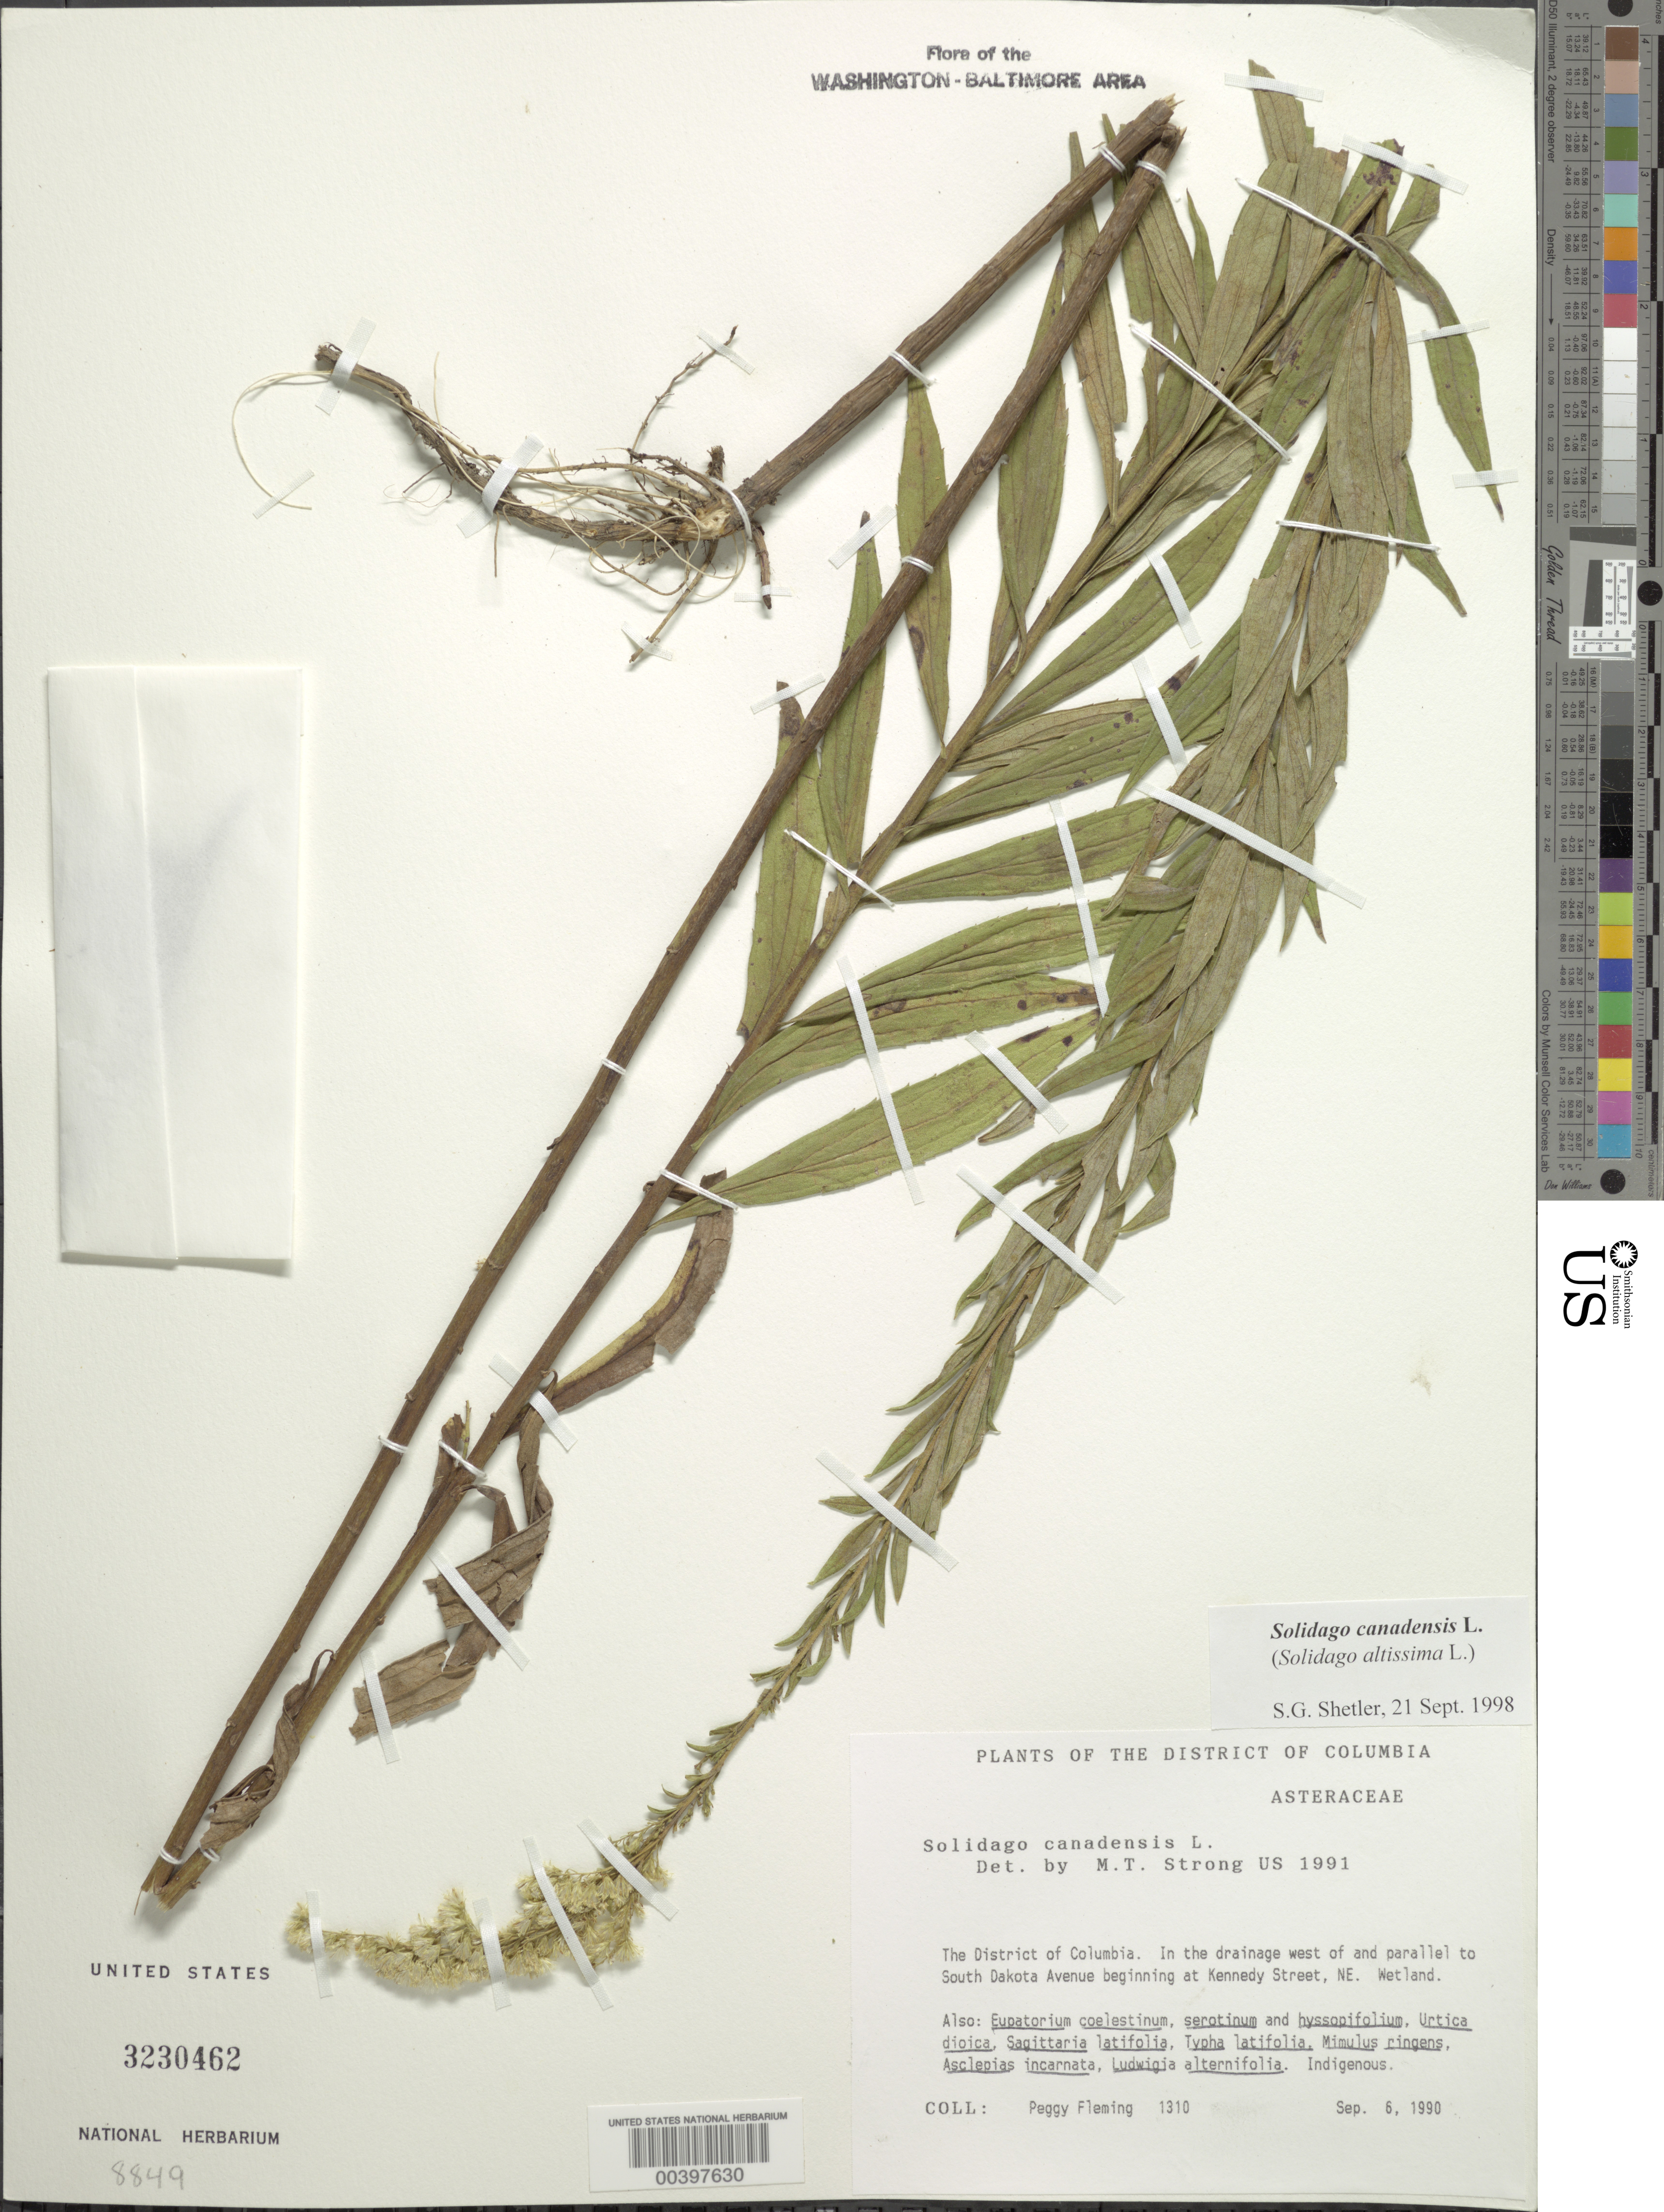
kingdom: Plantae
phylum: Tracheophyta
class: Magnoliopsida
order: Asterales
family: Asteraceae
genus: Solidago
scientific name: Solidago canadensis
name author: L.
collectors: P. Fleming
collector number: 1310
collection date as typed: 06 Sep 1990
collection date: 1990-09-06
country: United States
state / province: District of Columbia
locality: Drainage W of and parallel to south Dakota Ave. Beginning at Kennedy Street, NE Rock Creek Park & vicinity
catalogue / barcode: US 3230462